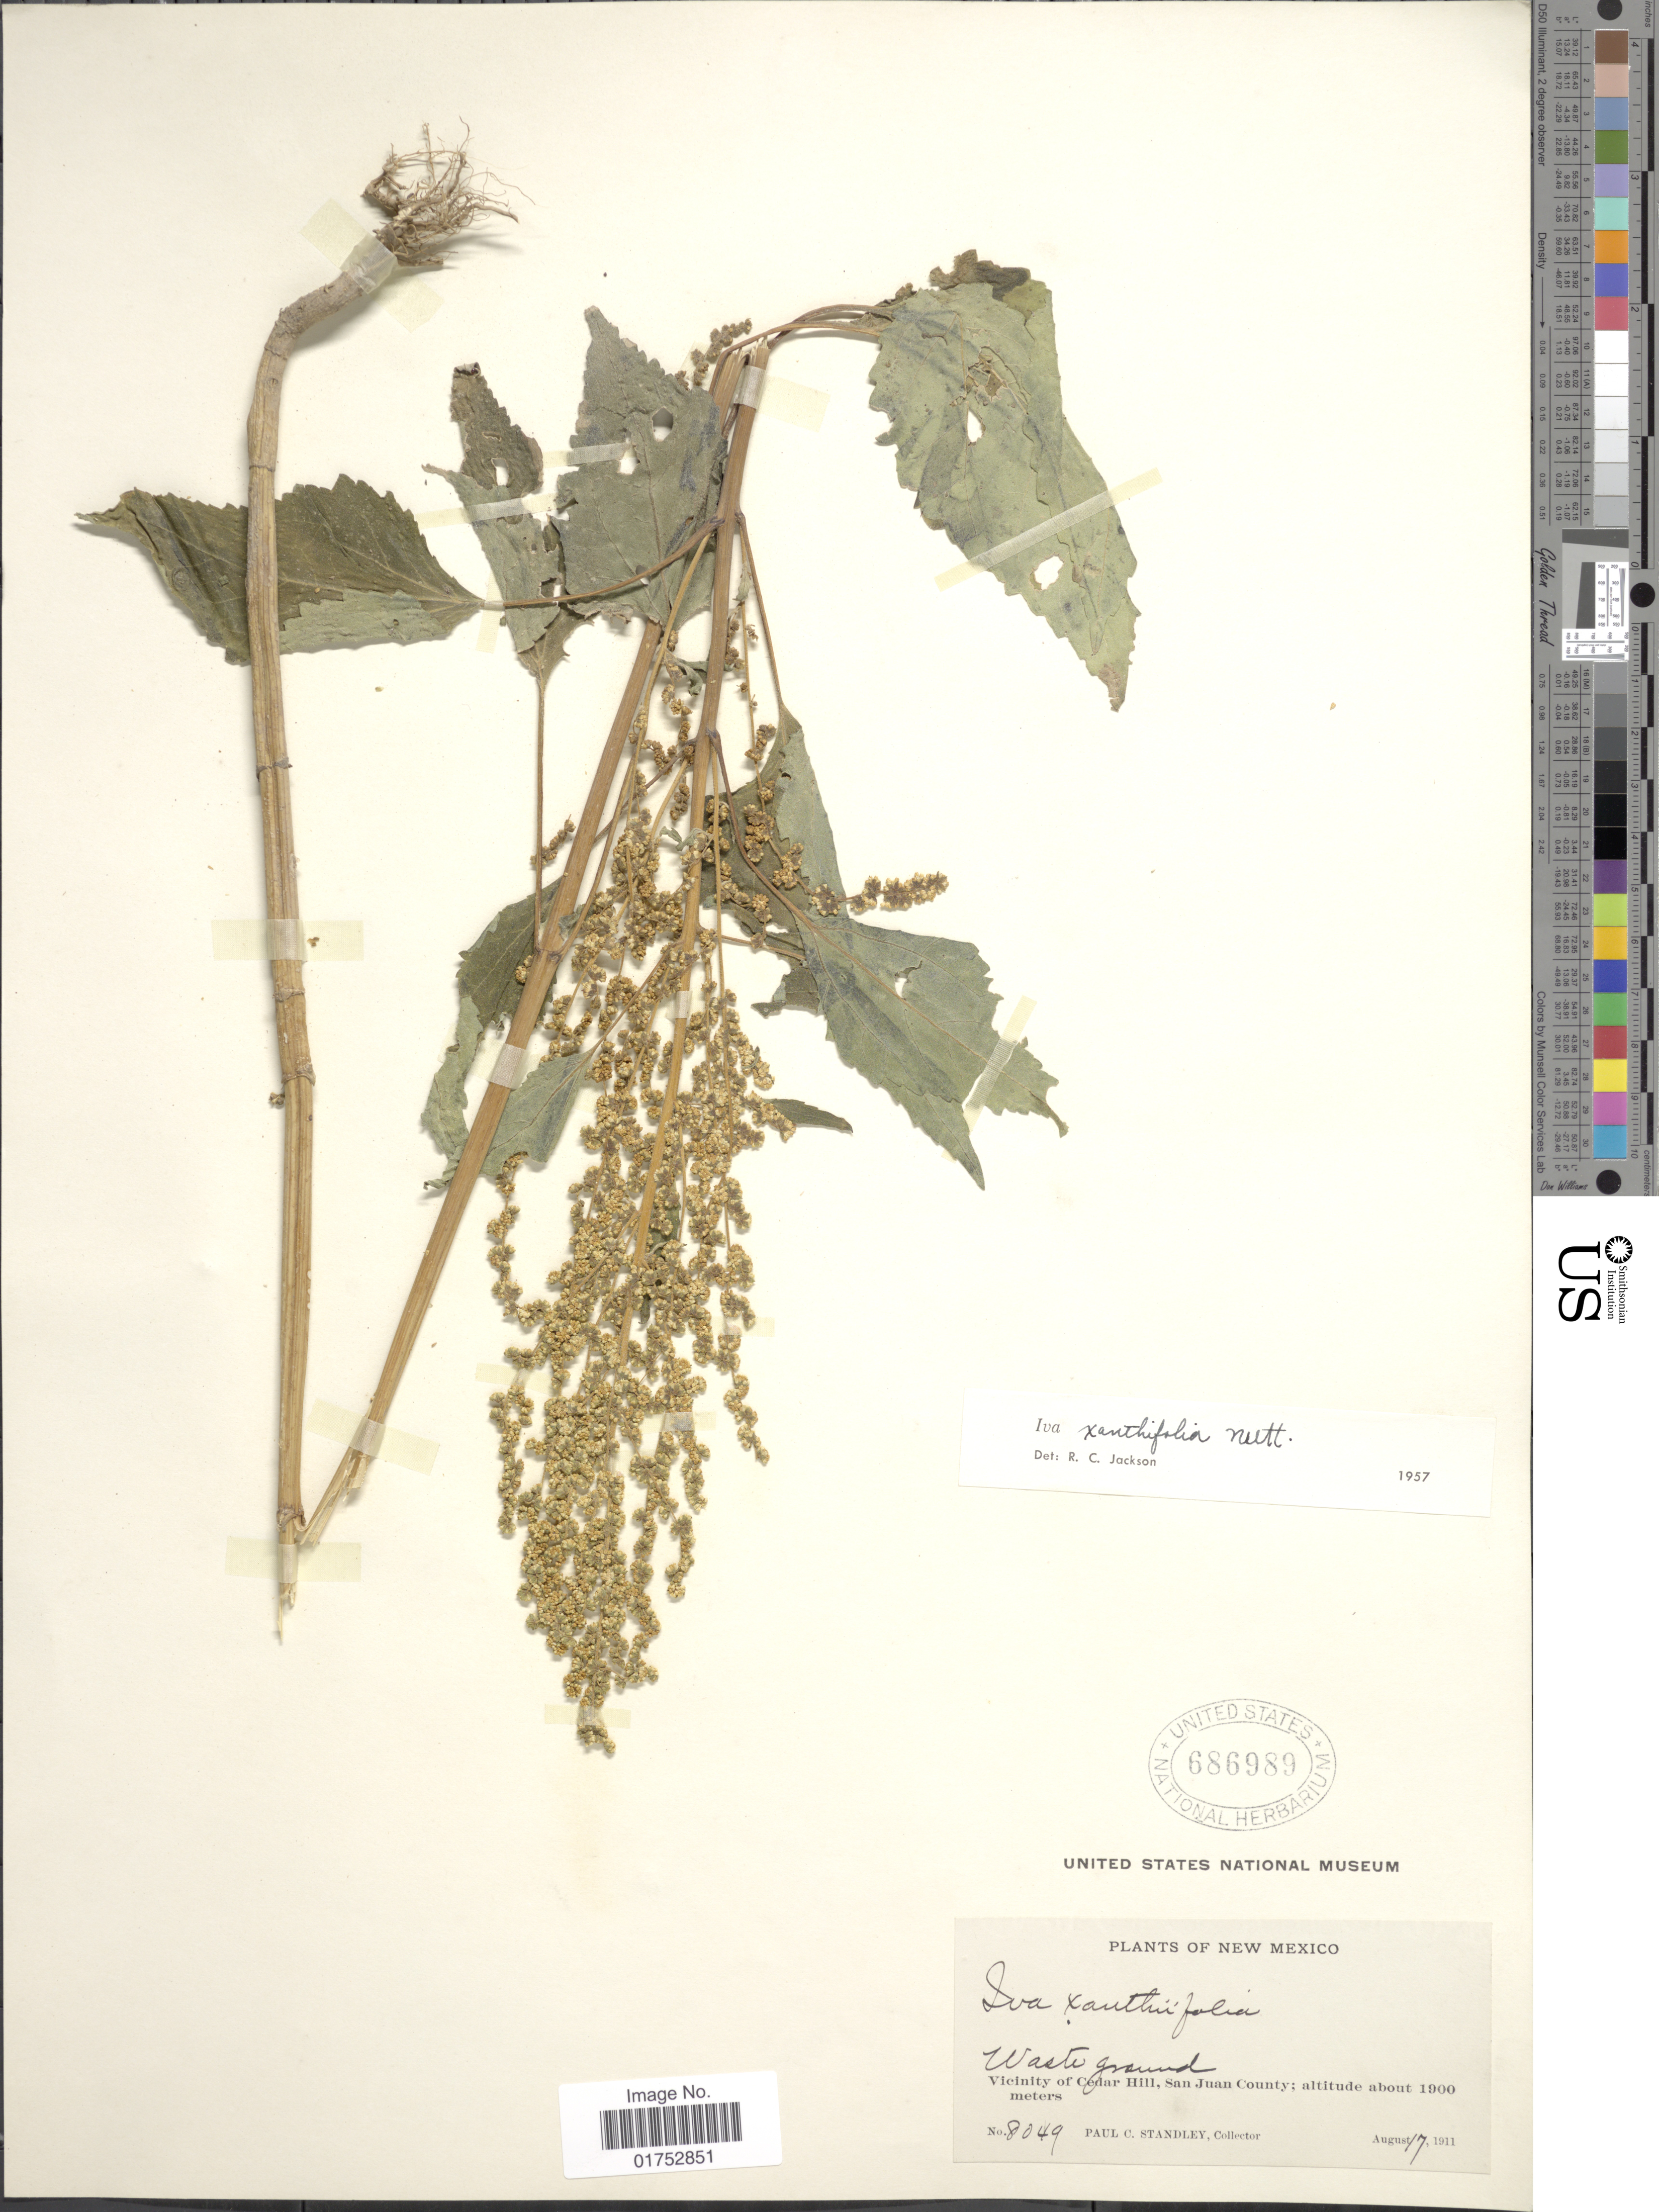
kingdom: Plantae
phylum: Tracheophyta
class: Magnoliopsida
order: Asterales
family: Asteraceae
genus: Iva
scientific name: Iva xanthifolia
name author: Nutt.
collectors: P. C. Standley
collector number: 8049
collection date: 1911-08-17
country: United States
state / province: New Mexico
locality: Vicinity of Cedar Hill, San Juan County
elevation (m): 1900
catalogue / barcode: US 686989